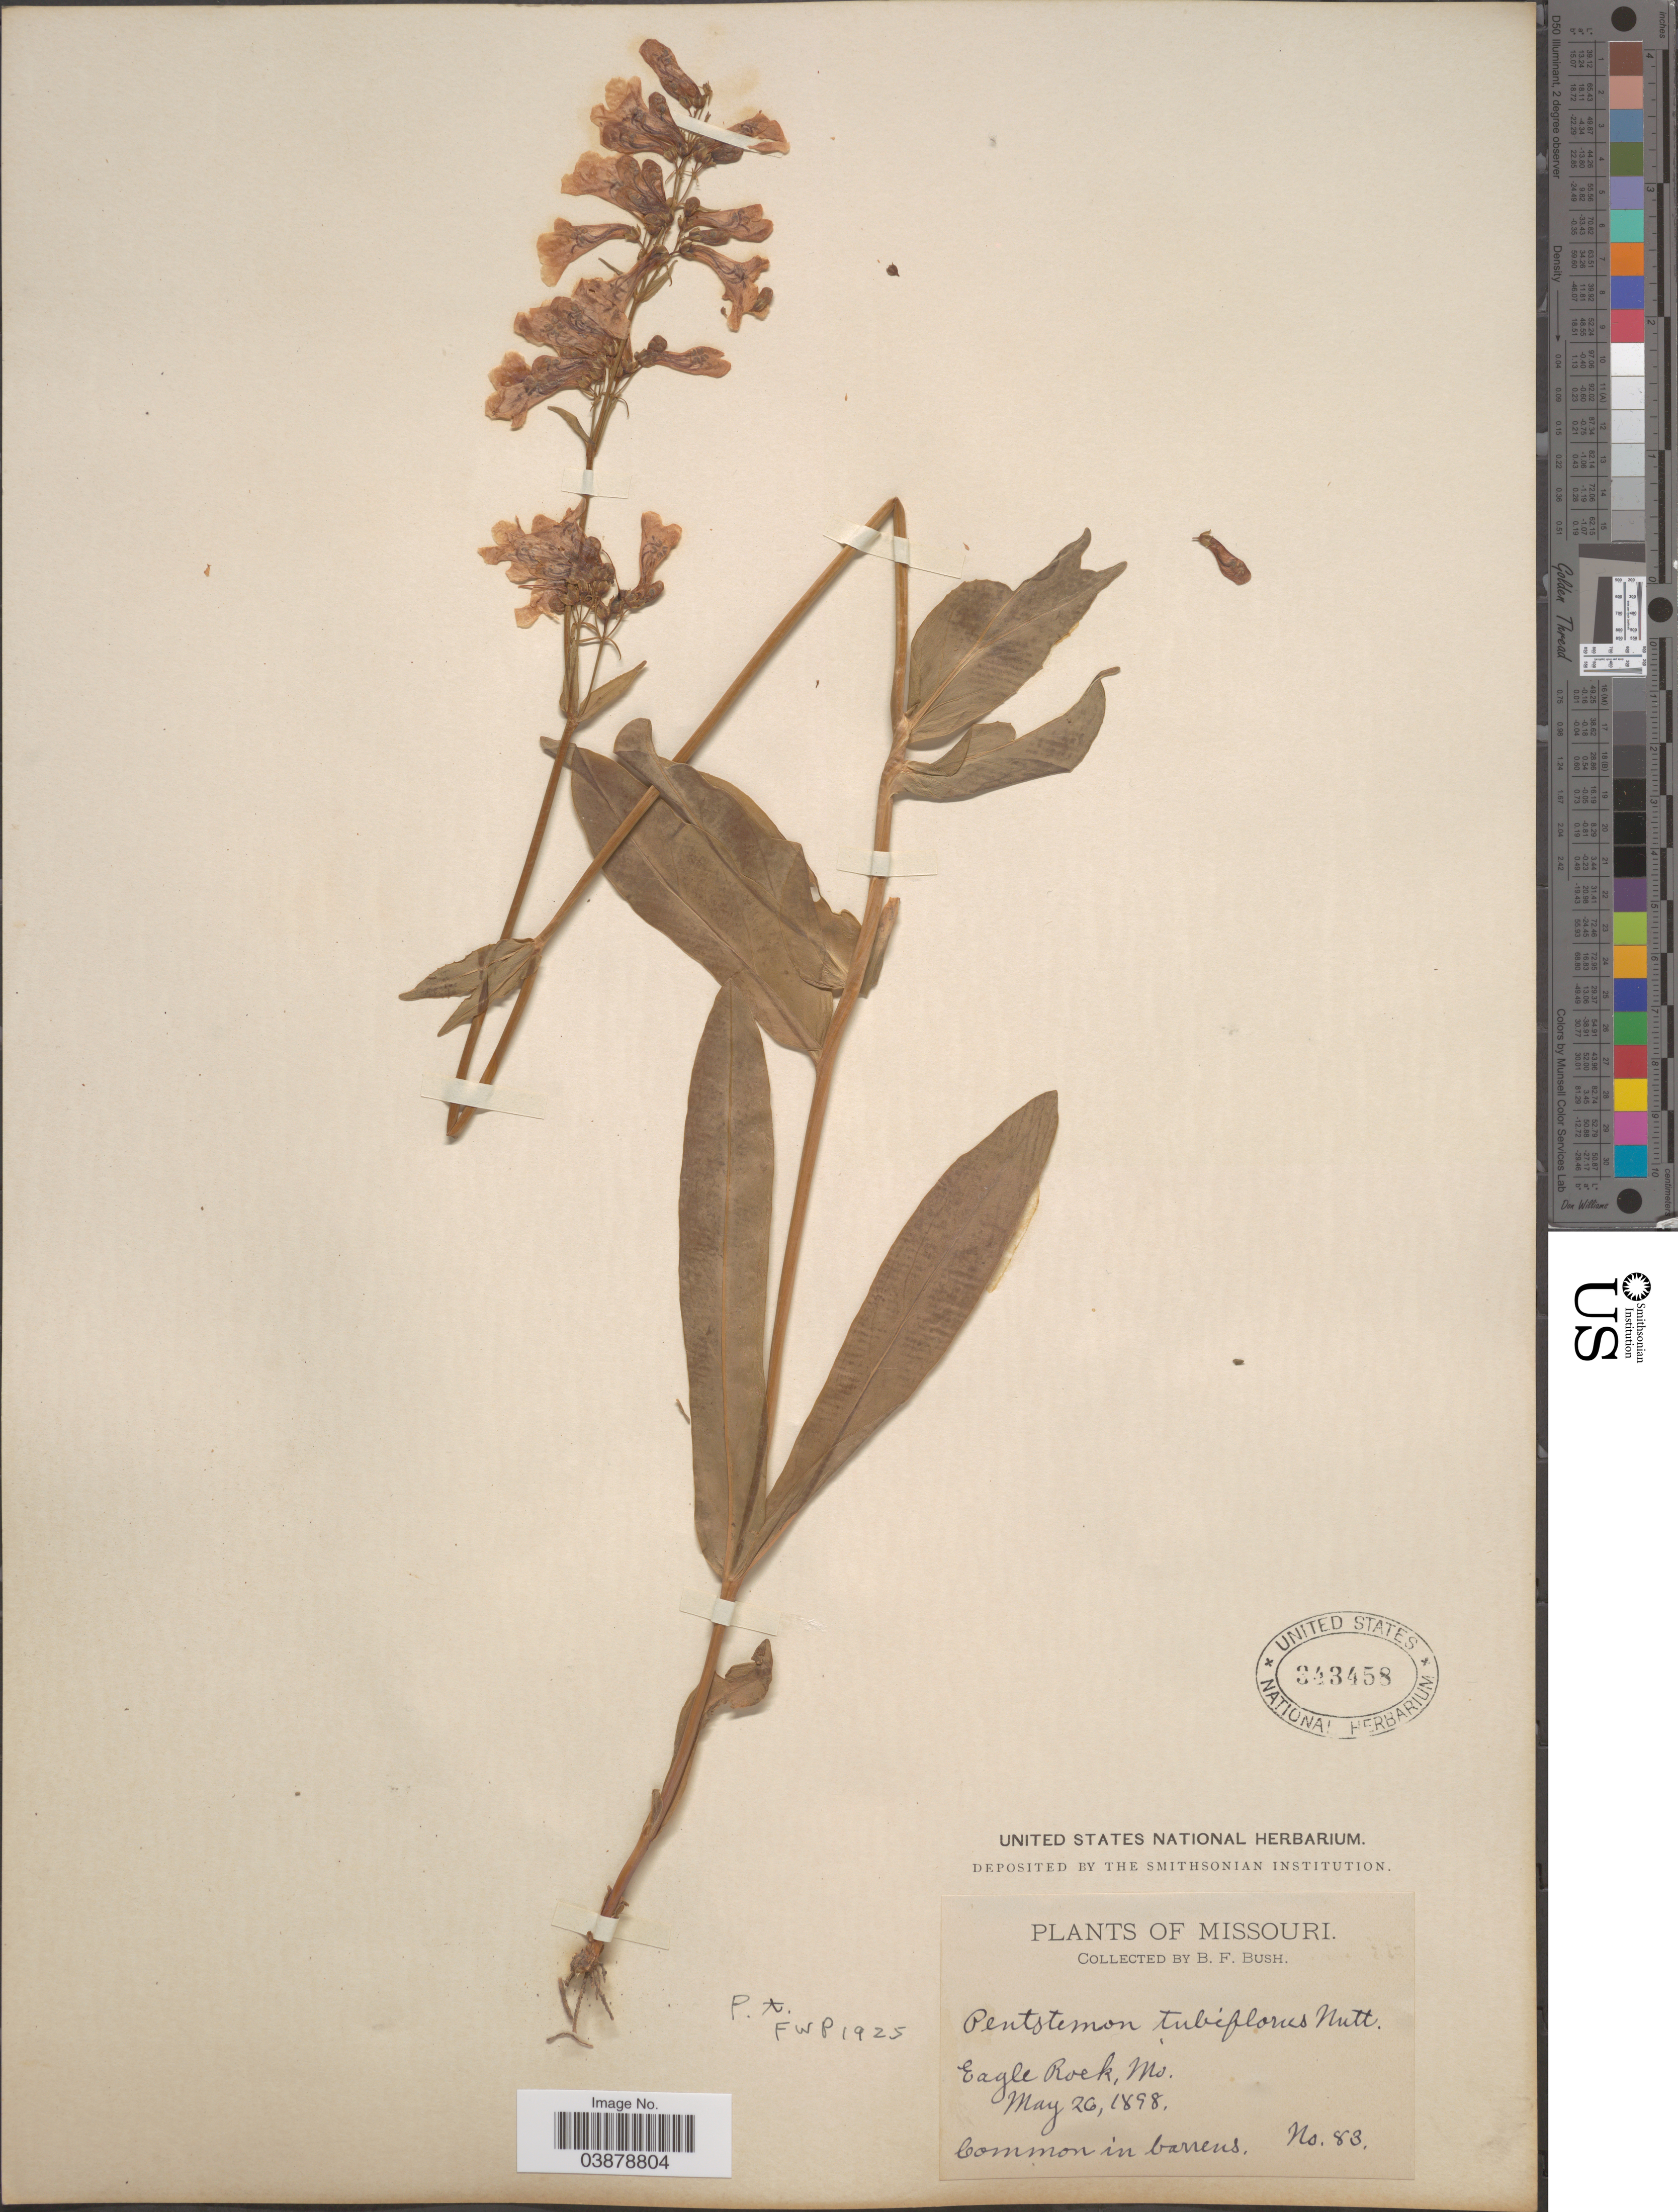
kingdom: Plantae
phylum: Tracheophyta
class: Magnoliopsida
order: Lamiales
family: Plantaginaceae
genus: Penstemon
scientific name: Penstemon tubaeflorus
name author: Nutt.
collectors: B. F. Bush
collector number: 83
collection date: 1898-05-26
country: United States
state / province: Missouri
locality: Eagle Rock.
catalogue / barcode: US 343458